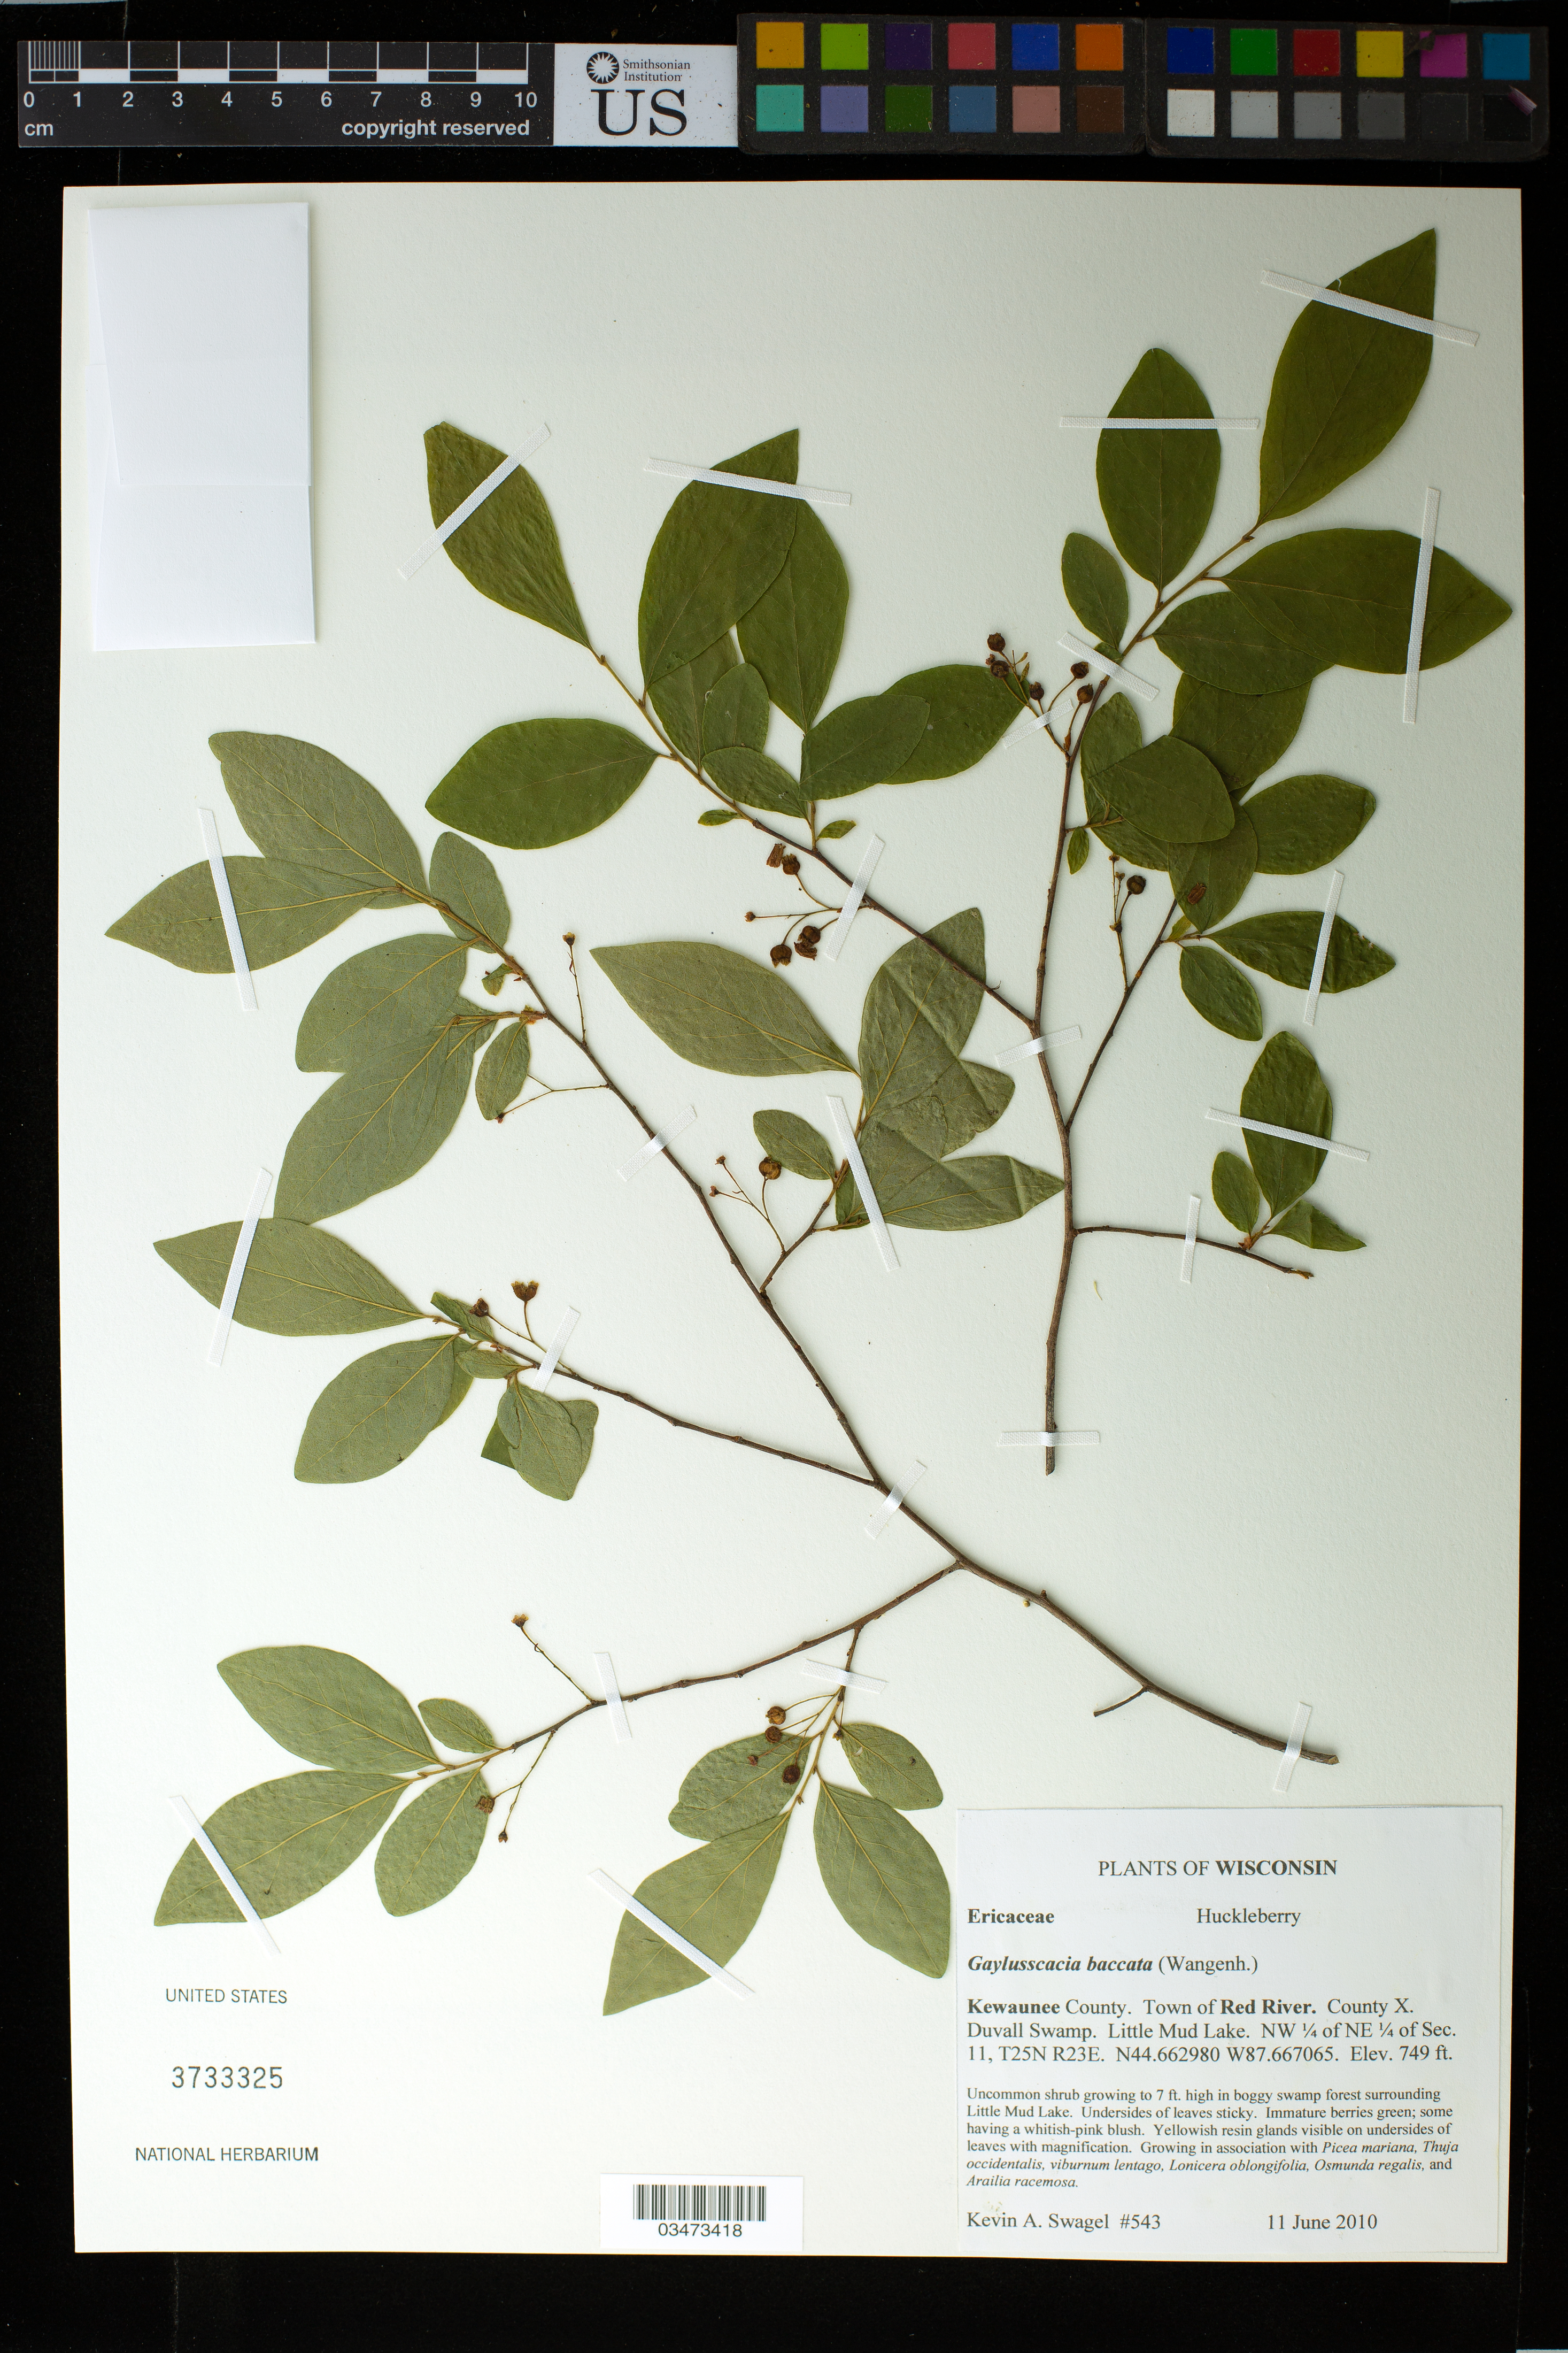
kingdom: Plantae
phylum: Tracheophyta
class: Magnoliopsida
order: Ericales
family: Ericaceae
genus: Gaylussacia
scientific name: Gaylussacia baccata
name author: (Wangenh.) K. Koch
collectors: K. Swagel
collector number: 543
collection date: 2010-06-11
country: United States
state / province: Wisconsin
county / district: Kewaunee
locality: Kewaunee County. Town of Red River. County X. Duvall Swamp. Little Mud Lake. NW 1/4 of NE 1/4 of Sec. 11, T 25N R23E.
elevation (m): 228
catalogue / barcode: US 3733325